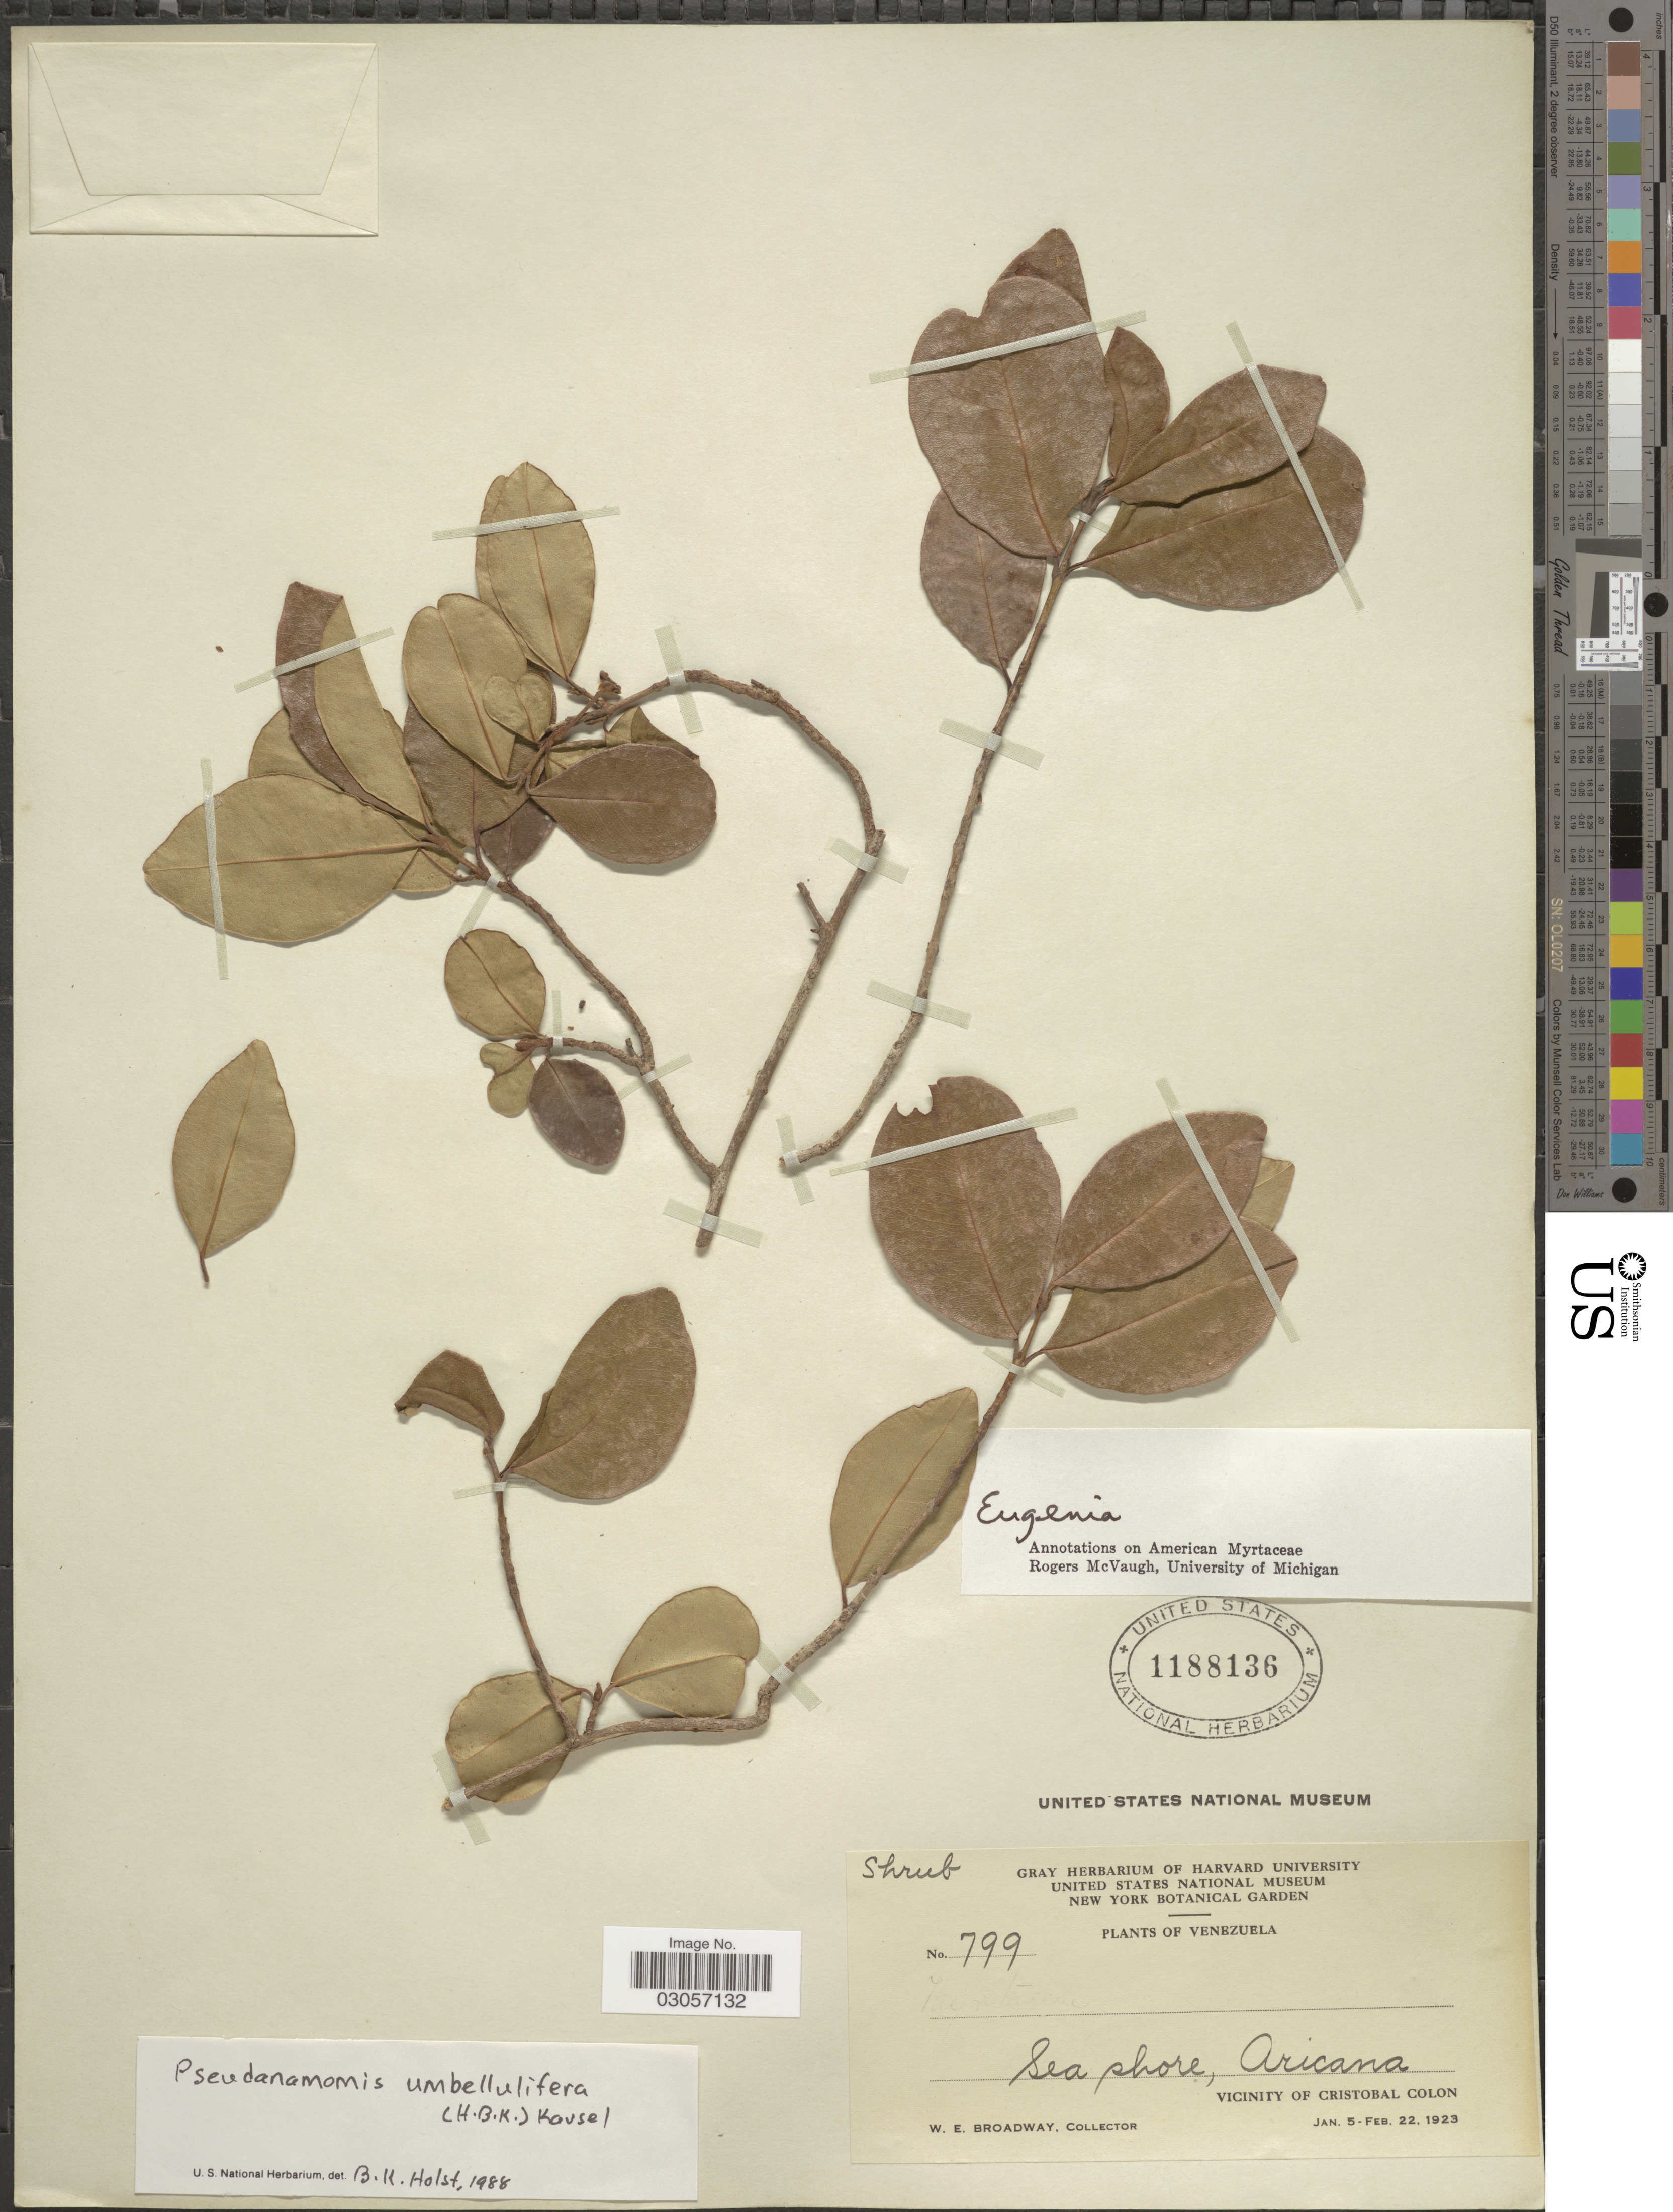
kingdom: Plantae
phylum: Tracheophyta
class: Magnoliopsida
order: Myrtales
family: Myrtaceae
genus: Eugenia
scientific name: Eugenia umbellulifera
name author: (Kunth) Krug & Urb.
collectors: W. E. Broadway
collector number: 799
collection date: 1923-01-05/1923-02-22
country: Venezuela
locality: Sea shore, Aricana, Vicinity of Cristobal Colon.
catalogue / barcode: US 1188136